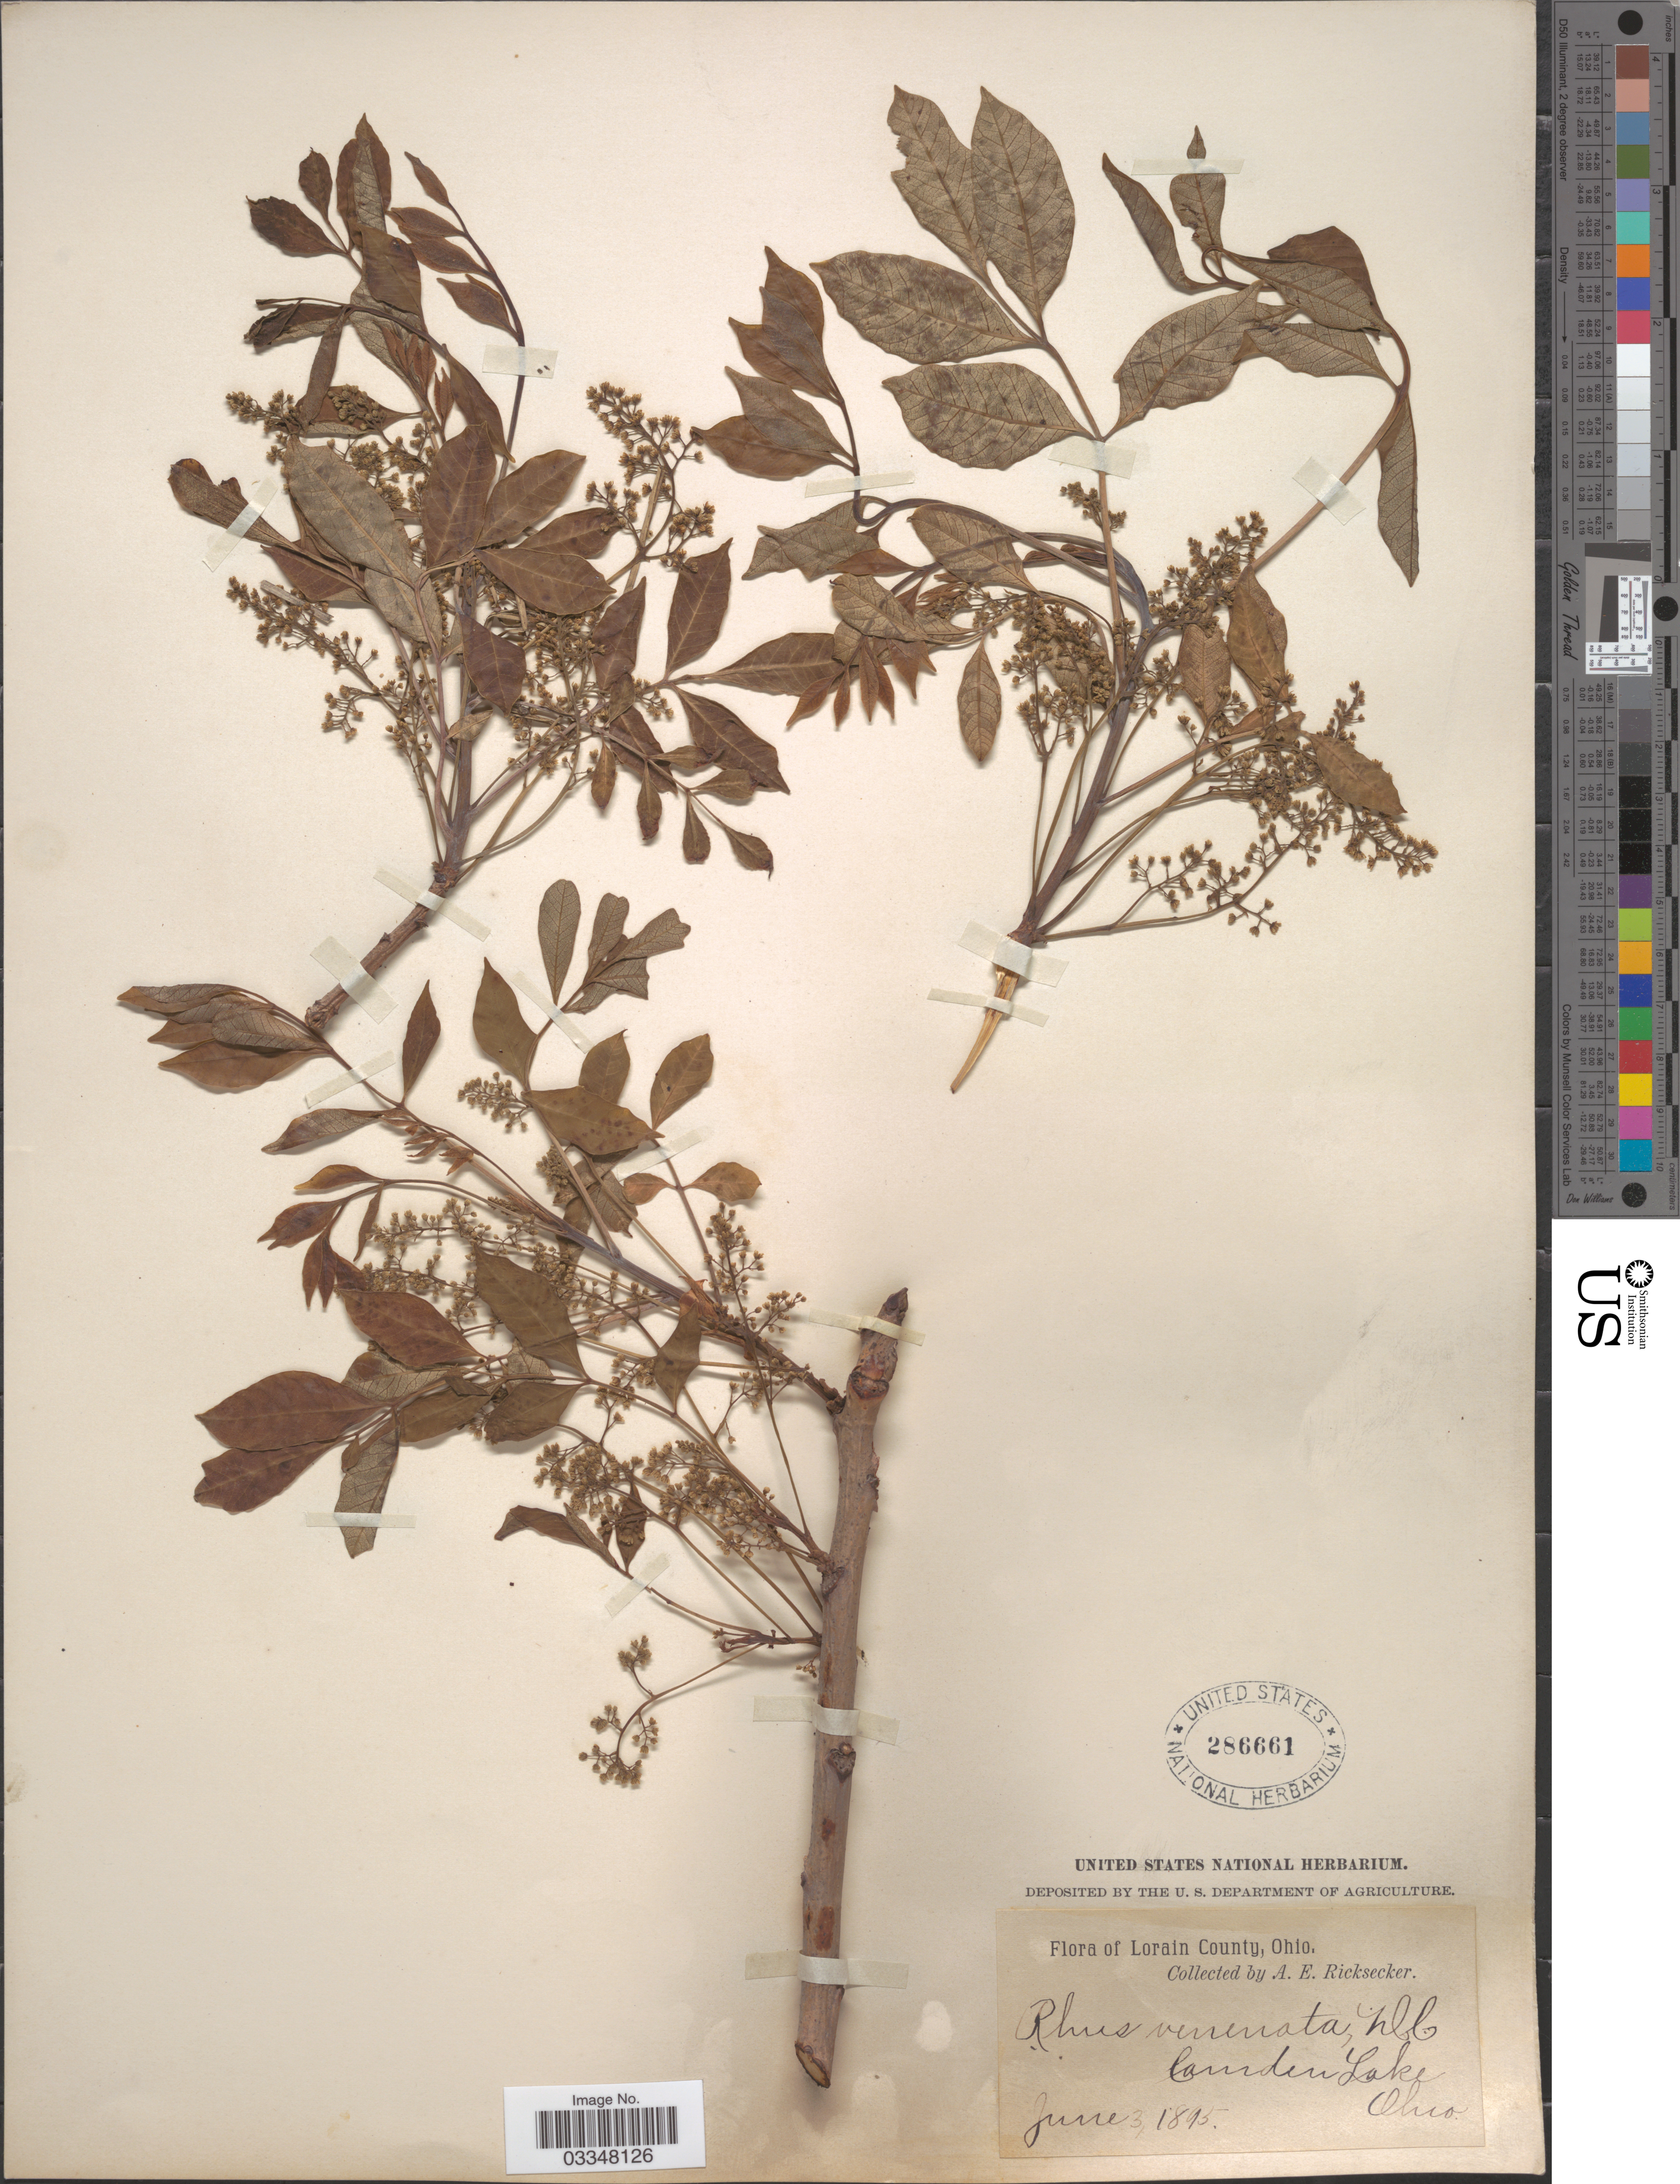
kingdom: Plantae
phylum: Tracheophyta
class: Magnoliopsida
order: Sapindales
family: Anacardiaceae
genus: Toxicodendron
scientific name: Toxicodendron vernix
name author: (L.) Kuntze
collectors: A. E. Ricksecker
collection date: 1895-06-03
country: United States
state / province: Ohio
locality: Lorain County. Camden Lake.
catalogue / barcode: US 286661